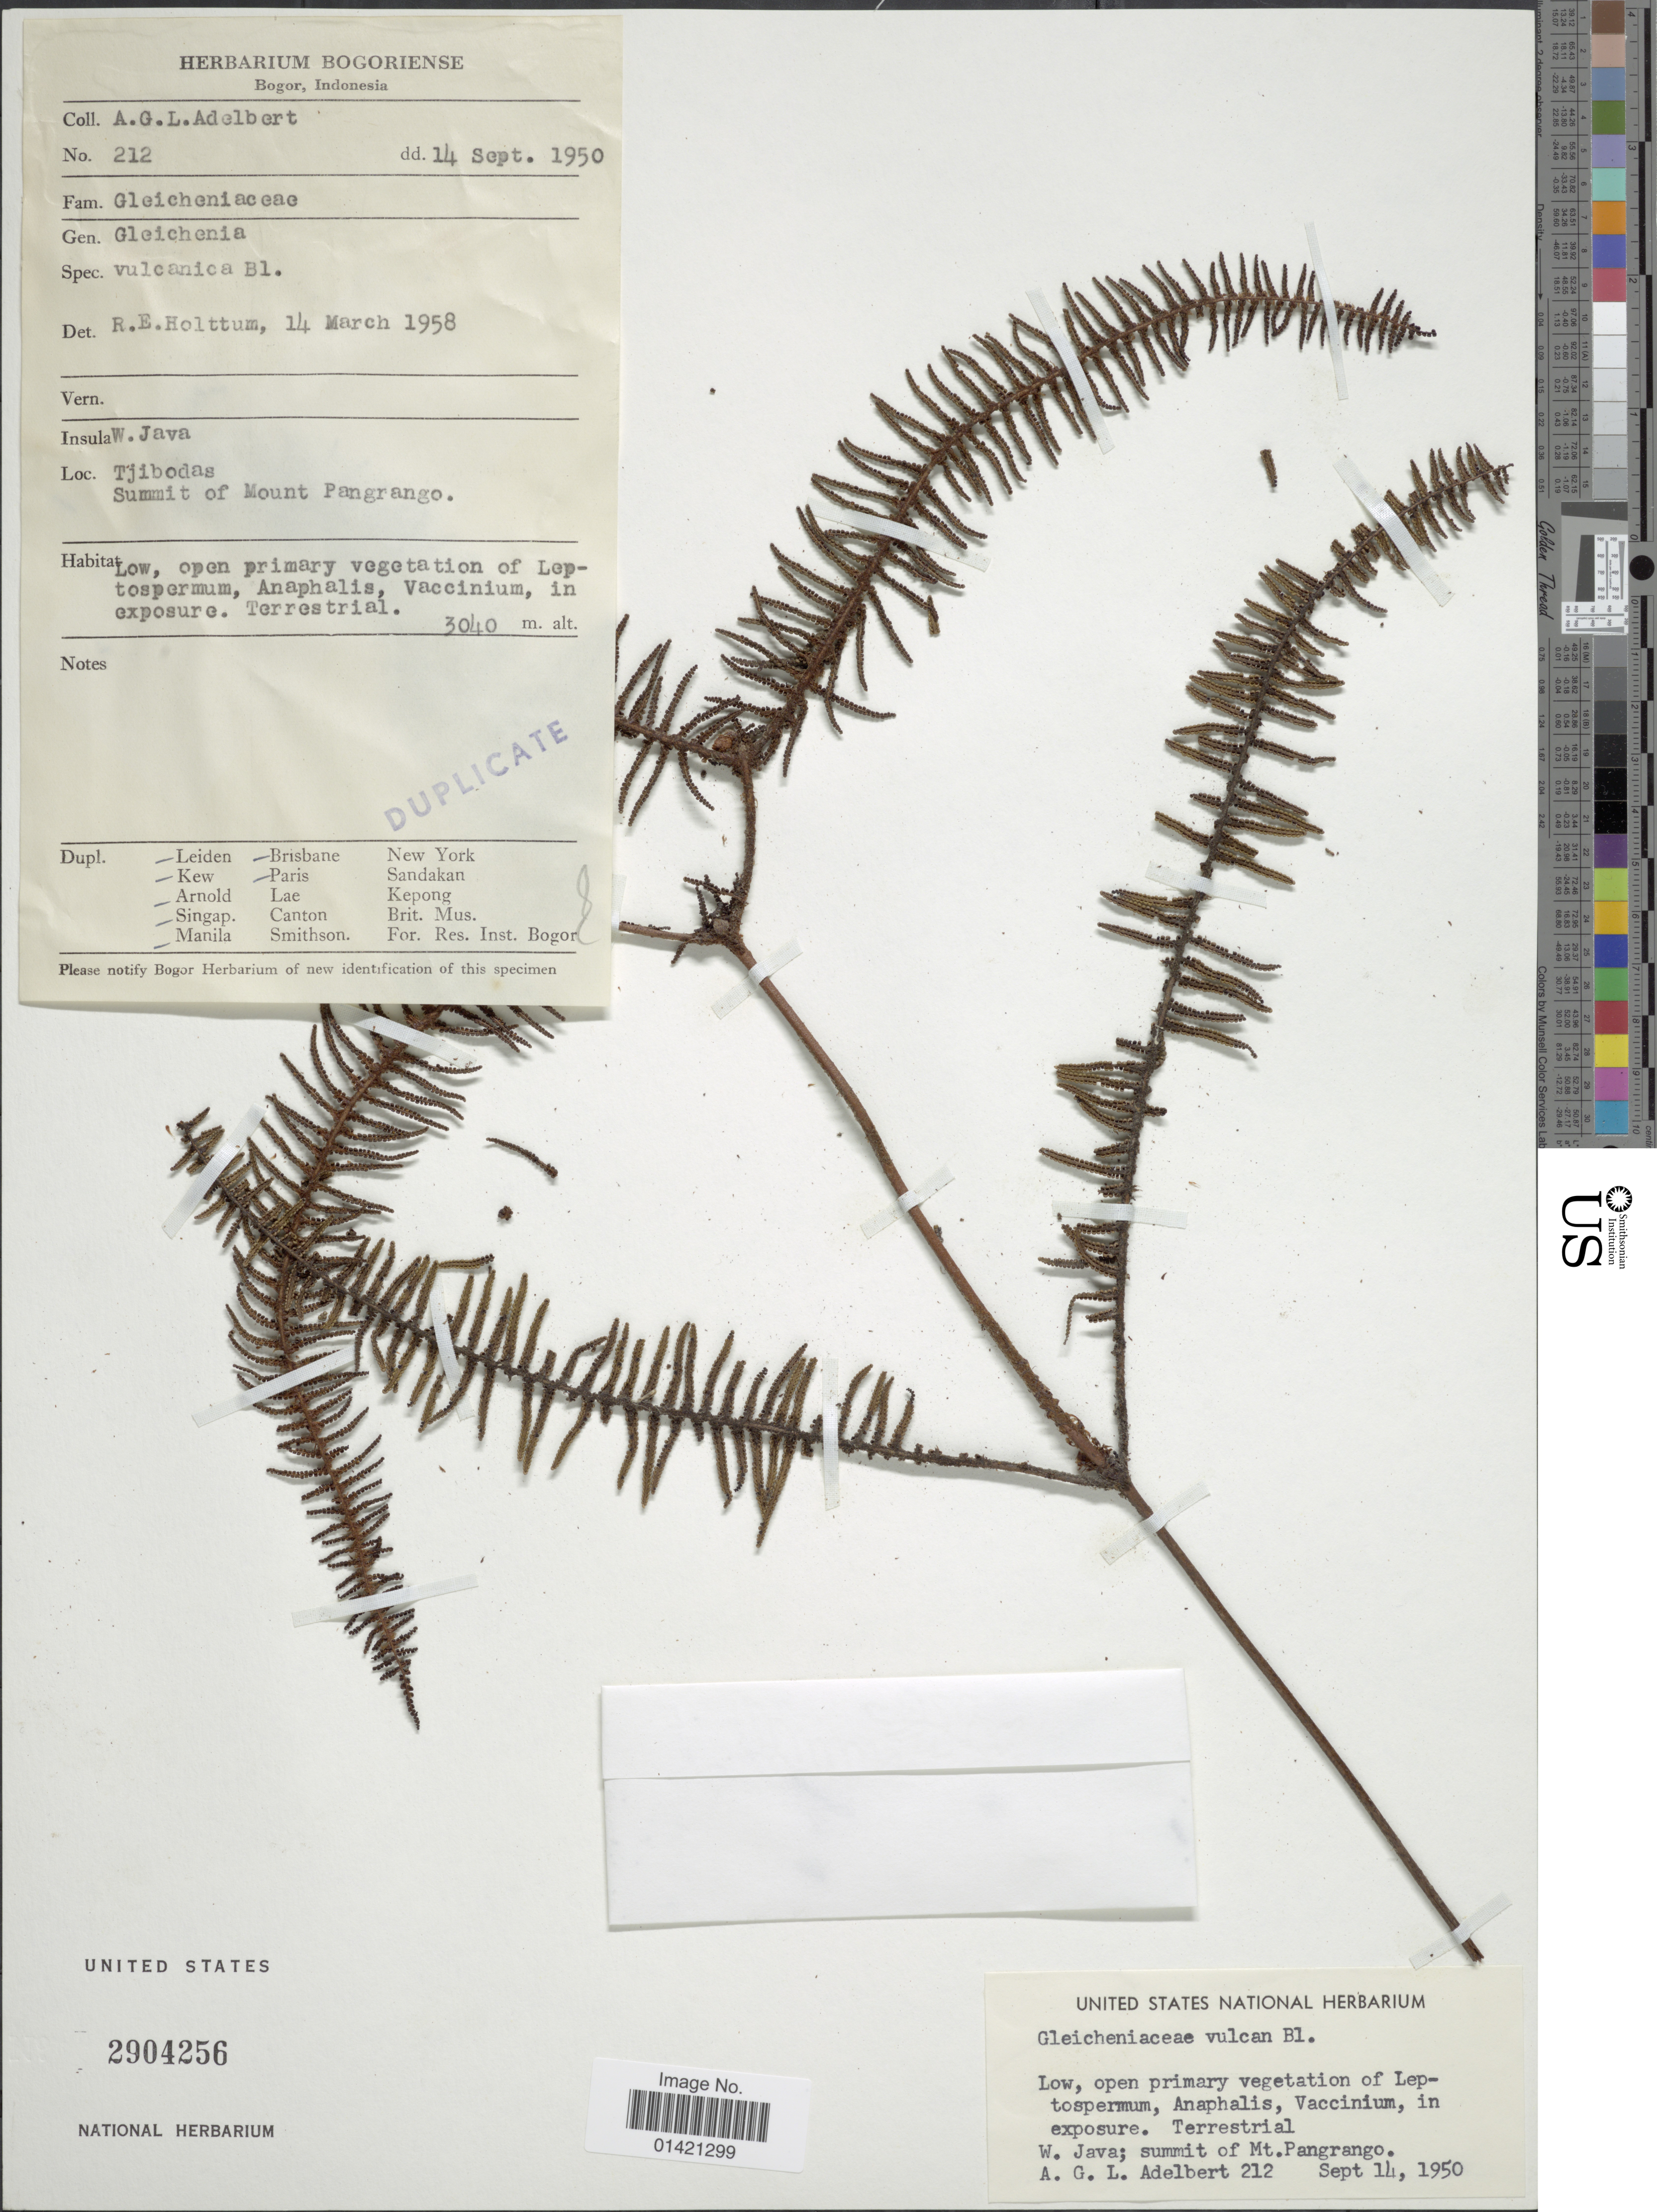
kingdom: Plantae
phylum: Tracheophyta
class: Polypodiopsida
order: Gleicheniales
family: Gleicheniaceae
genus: Gleichenia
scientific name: Gleichenia vulcanica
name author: Blume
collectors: A. G. L. Adelbert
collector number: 212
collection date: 1950-09-14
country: Indonesia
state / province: Java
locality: W. Java; summit of Mt. Pangrango. Tjibodas.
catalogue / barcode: US 2904256